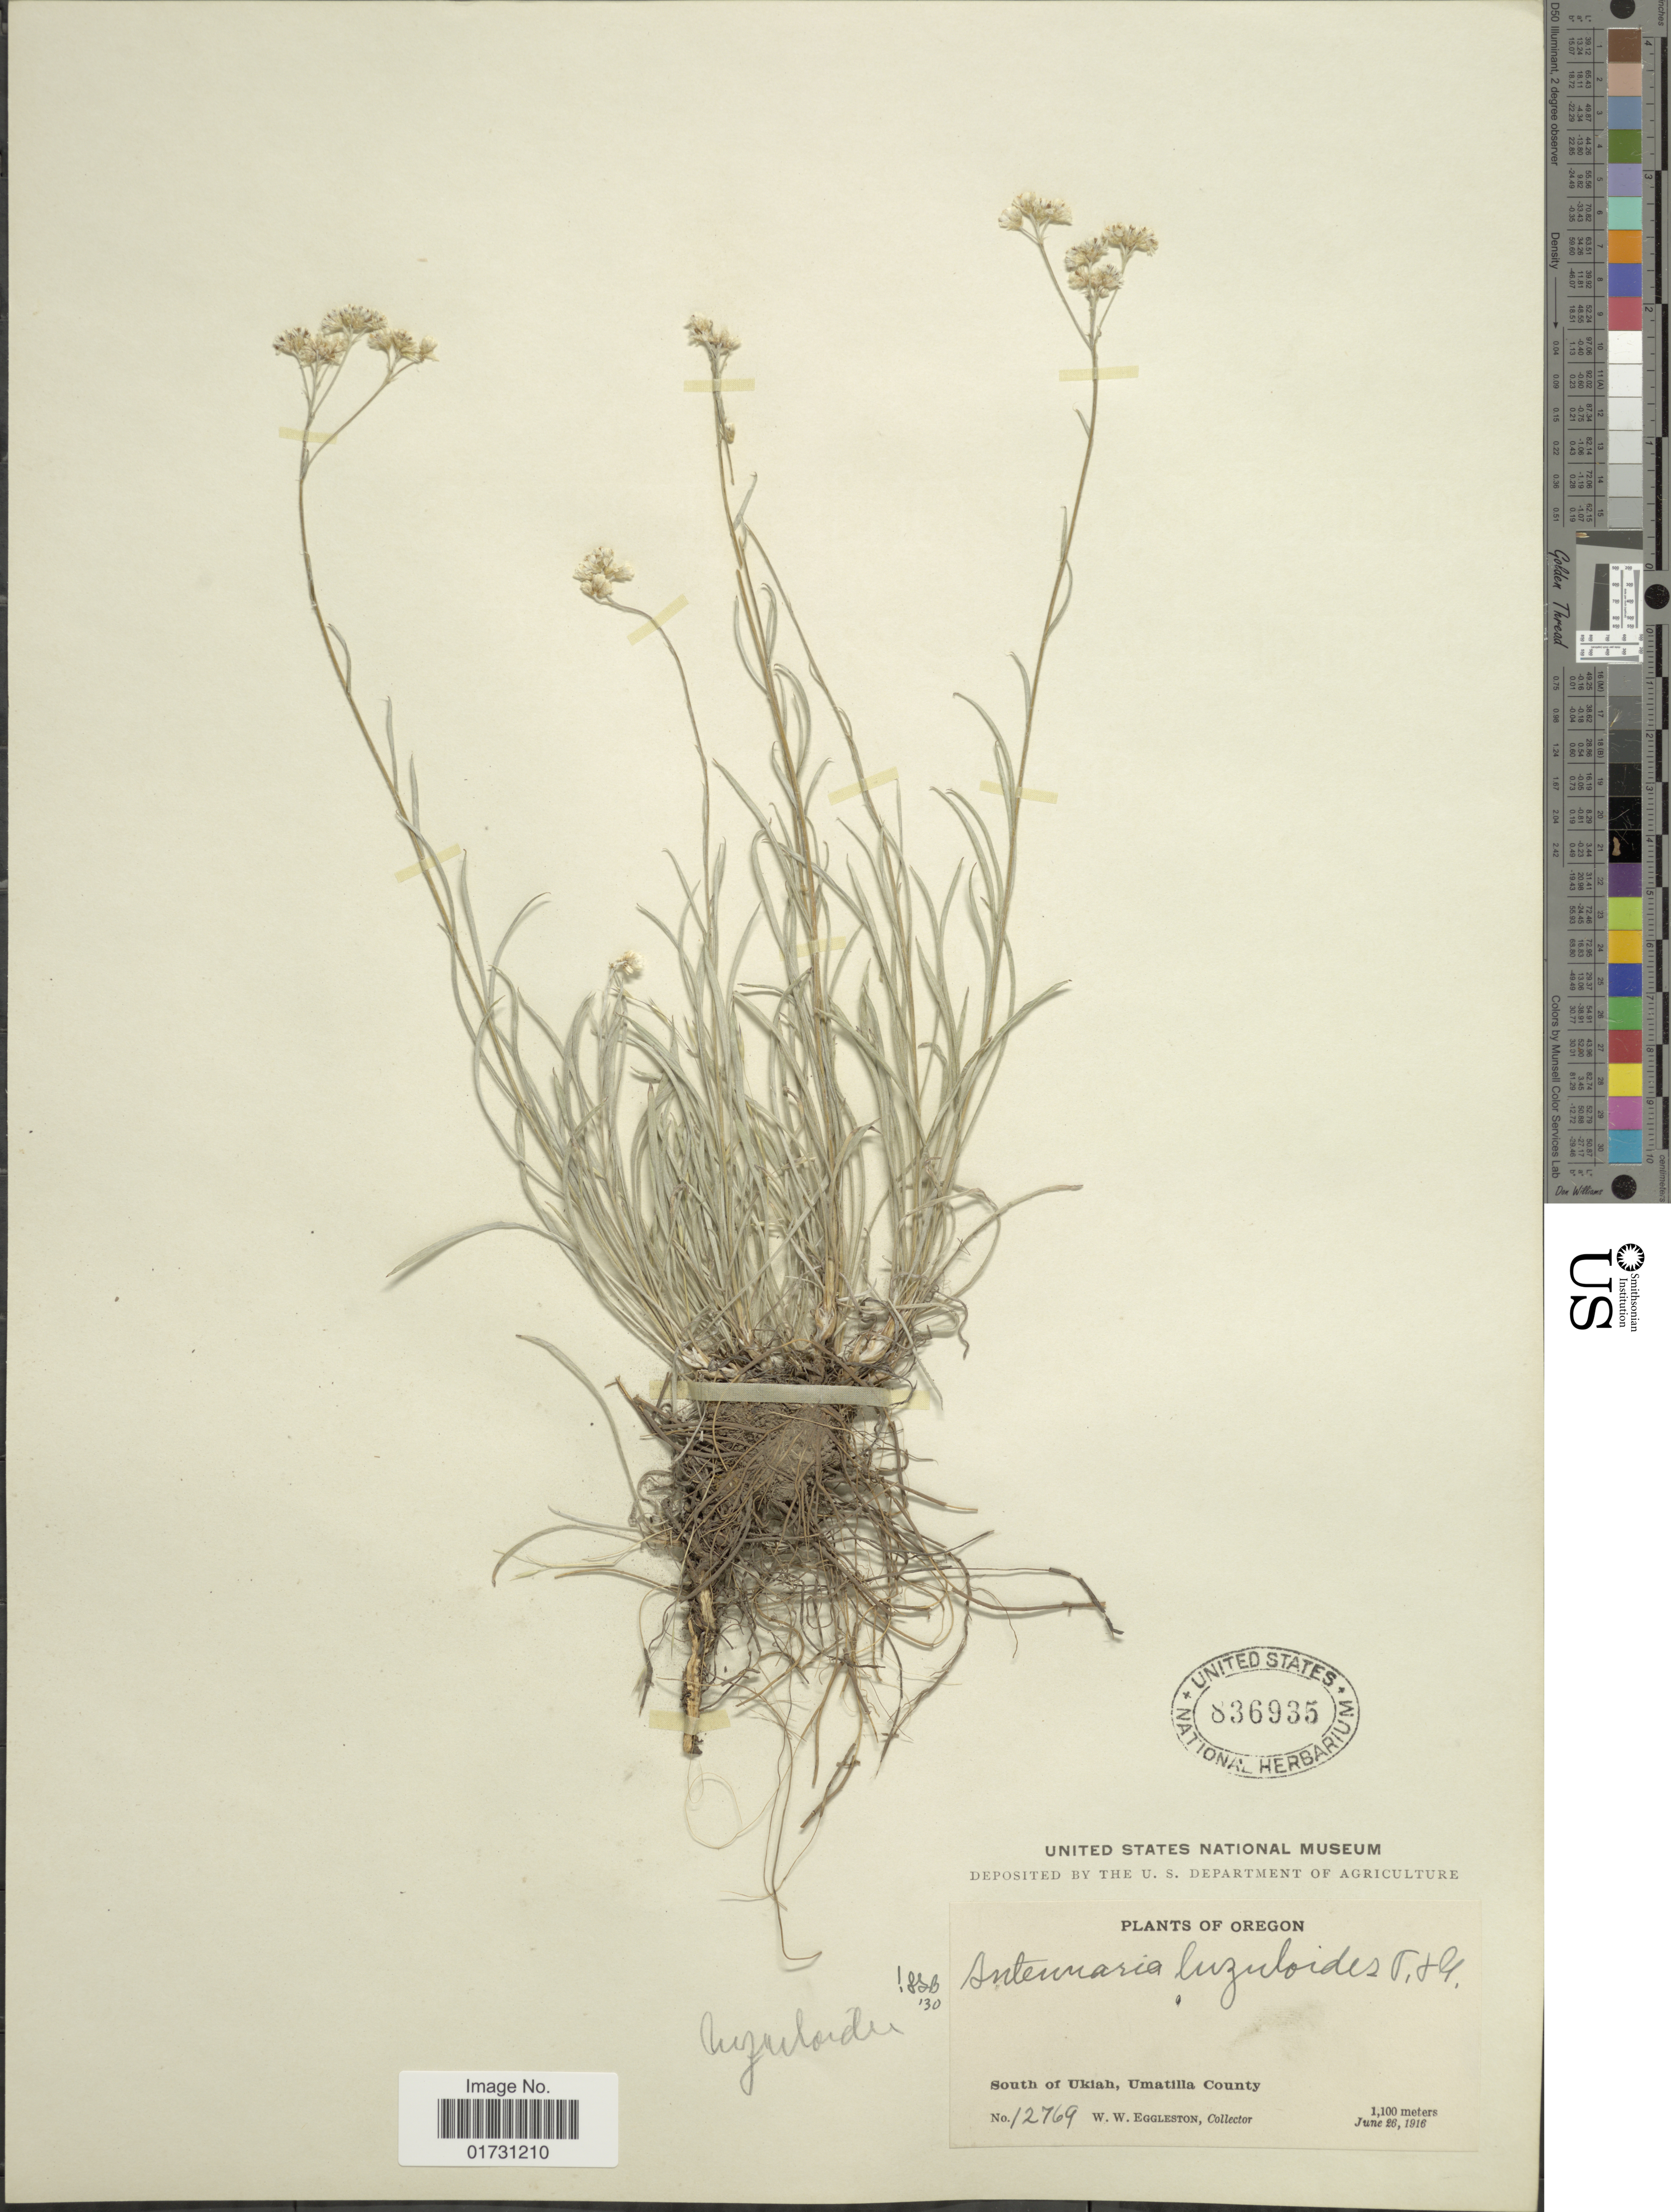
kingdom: Plantae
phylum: Tracheophyta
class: Magnoliopsida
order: Asterales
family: Asteraceae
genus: Antennaria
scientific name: Antennaria luzuloides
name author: Torr. & A. Gray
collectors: W. W. Eggleston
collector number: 12769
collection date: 1916-06-26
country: United States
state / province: Oregon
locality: South of Ukiah, Umatilla County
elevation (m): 1100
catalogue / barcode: US 836935